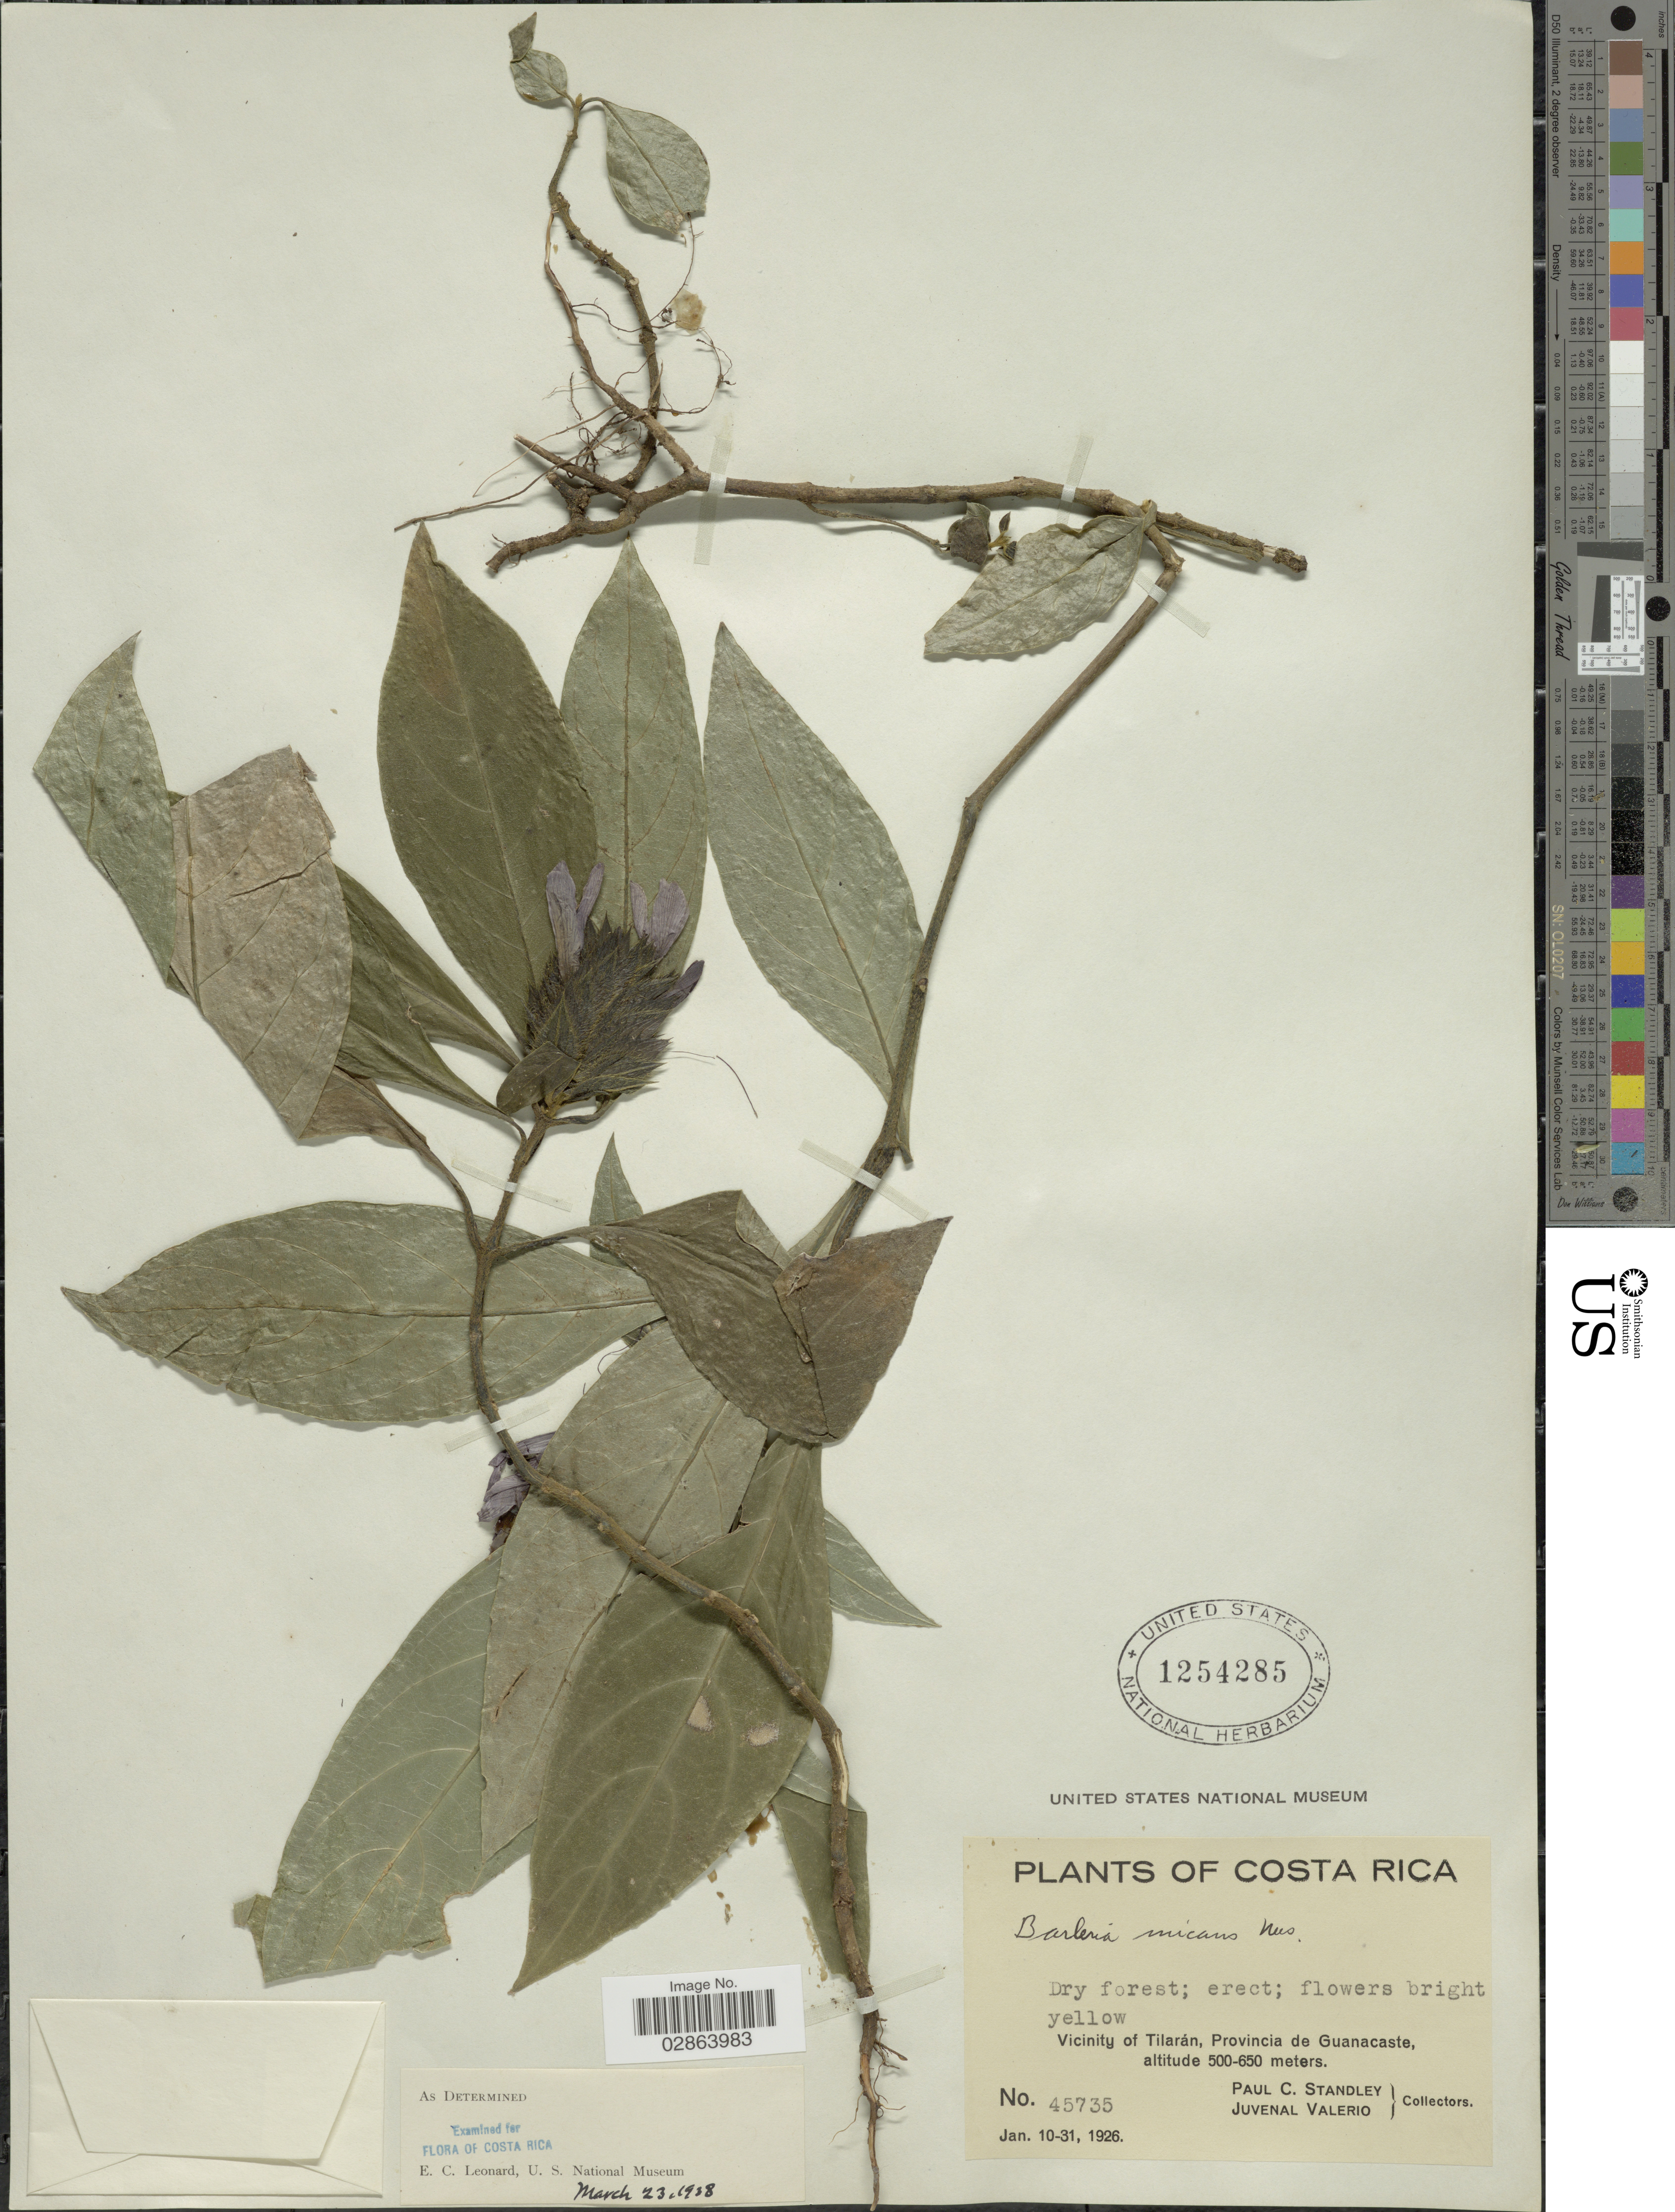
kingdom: Plantae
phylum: Tracheophyta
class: Magnoliopsida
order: Lamiales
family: Acanthaceae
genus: Barleria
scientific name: Barleria oenotheroides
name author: Dum. Cours.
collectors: P. C. Standley & J. Valerio R.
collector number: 45735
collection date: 1926-01-10/1926-01-31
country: Costa Rica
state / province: Guanacaste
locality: Vicinity of Tilarán. Provincia de Guanacaste.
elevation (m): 500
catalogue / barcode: US 1254285